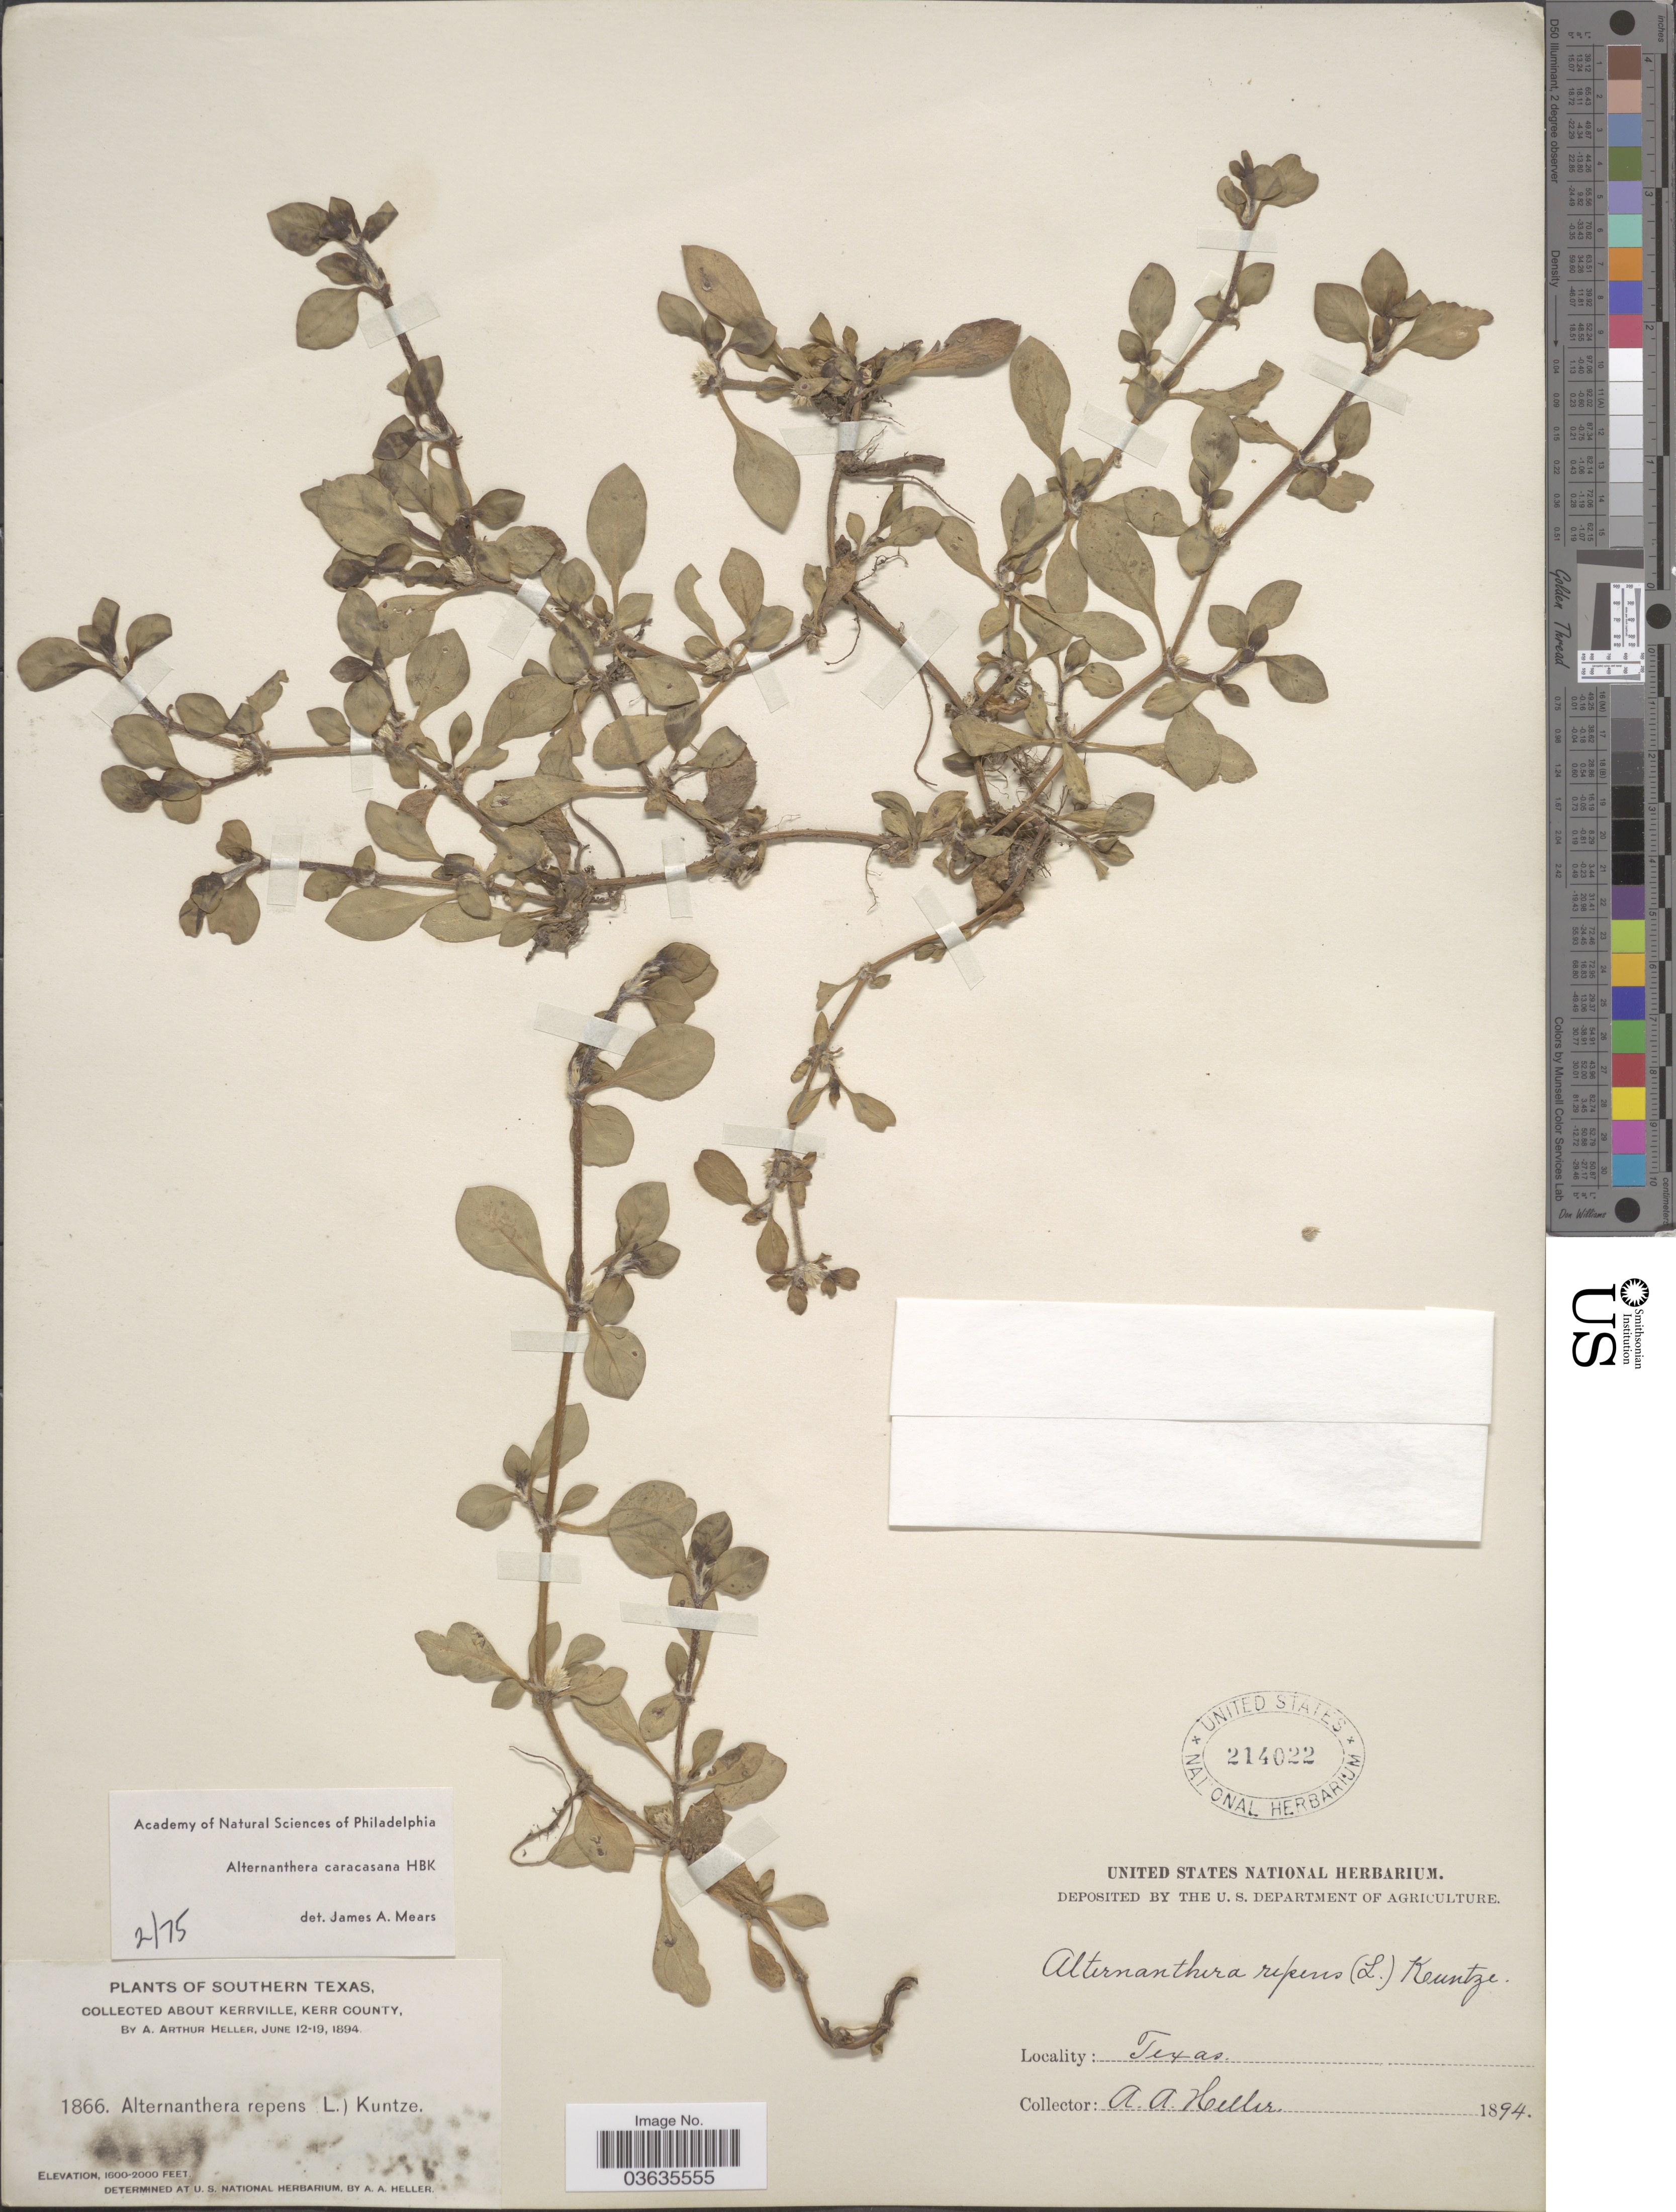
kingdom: Plantae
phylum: Tracheophyta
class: Magnoliopsida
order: Caryophyllales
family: Amaranthaceae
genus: Alternanthera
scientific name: Alternanthera caracasana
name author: Kunth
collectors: A. A. Heller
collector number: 1866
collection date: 1894-06-12/1894-06-19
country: United States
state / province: Texas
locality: Southern Texas. About Kerrville, Kerr County.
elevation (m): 488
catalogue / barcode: US 214022